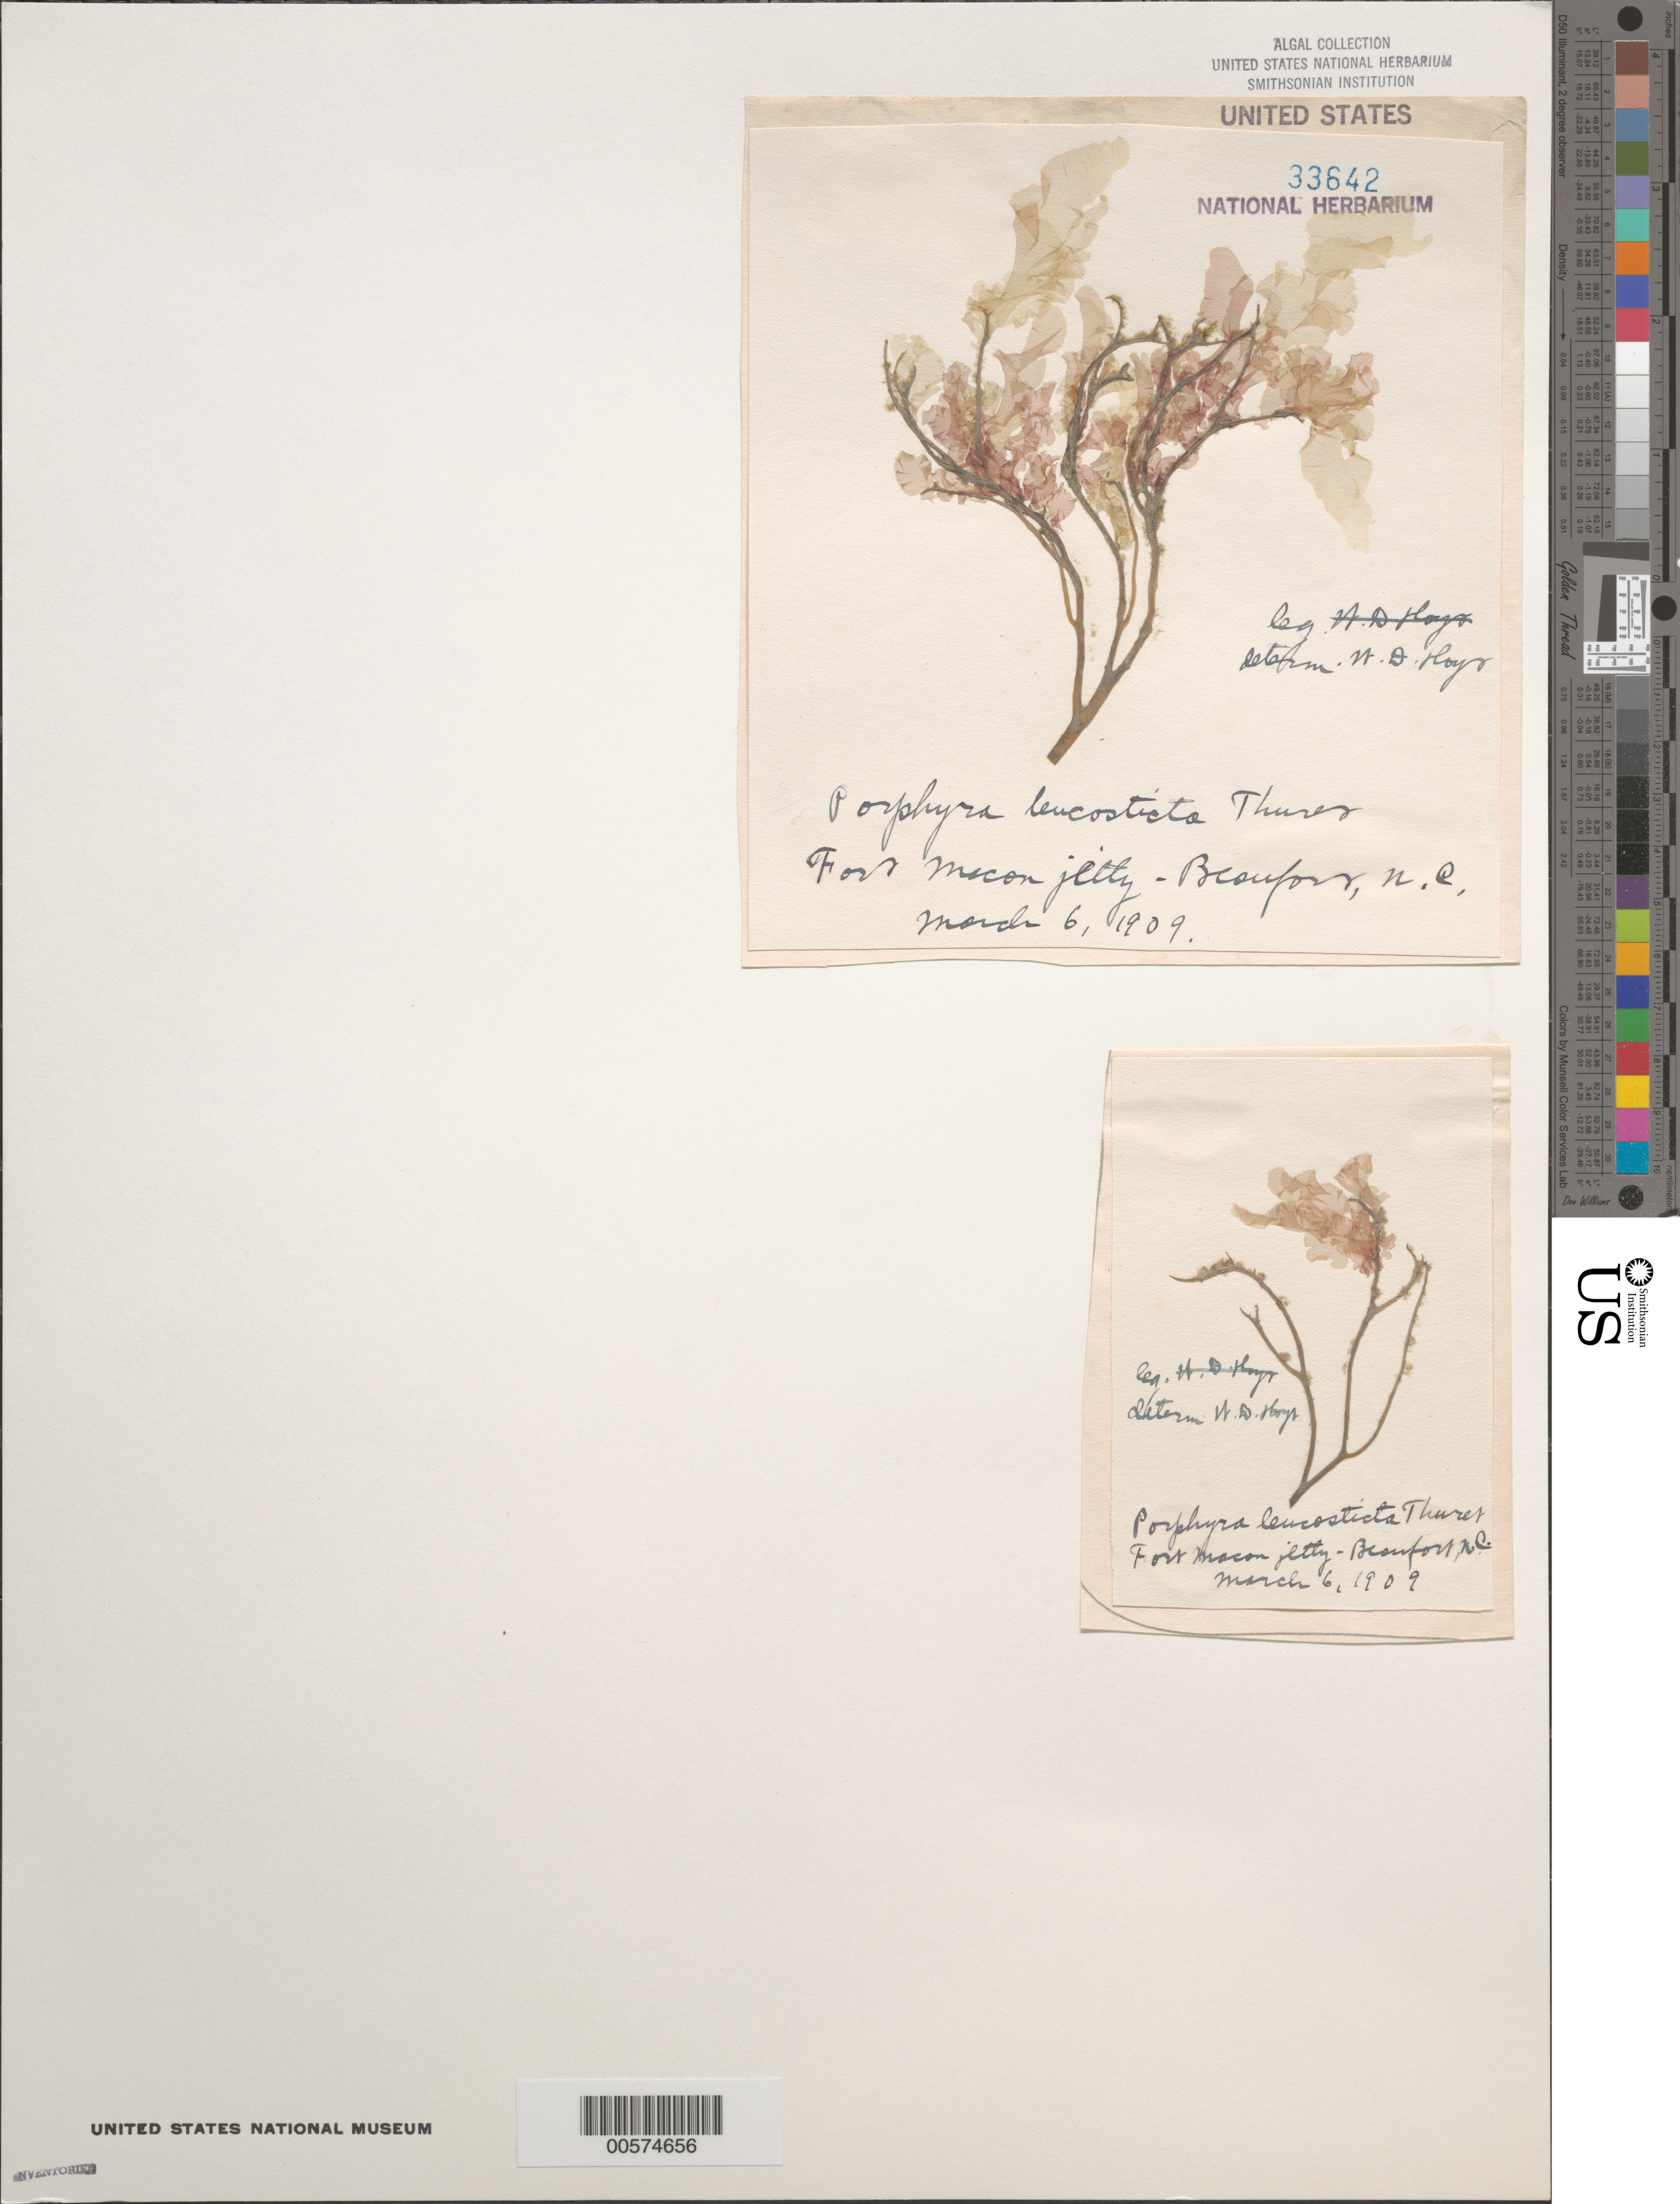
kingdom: Plantae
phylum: Rhodophyta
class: Bangiophyceae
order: Bangiales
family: Bangiaceae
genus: Pyropia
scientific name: Pyropia leucosticta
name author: (Thuret) Neefus & J. Brodie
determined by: Algae name updating Project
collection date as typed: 06 Mar 1909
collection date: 1909-03-06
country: United States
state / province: North Carolina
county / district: Carteret County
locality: Beaufort, Fort Macon jetty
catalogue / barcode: US 33642